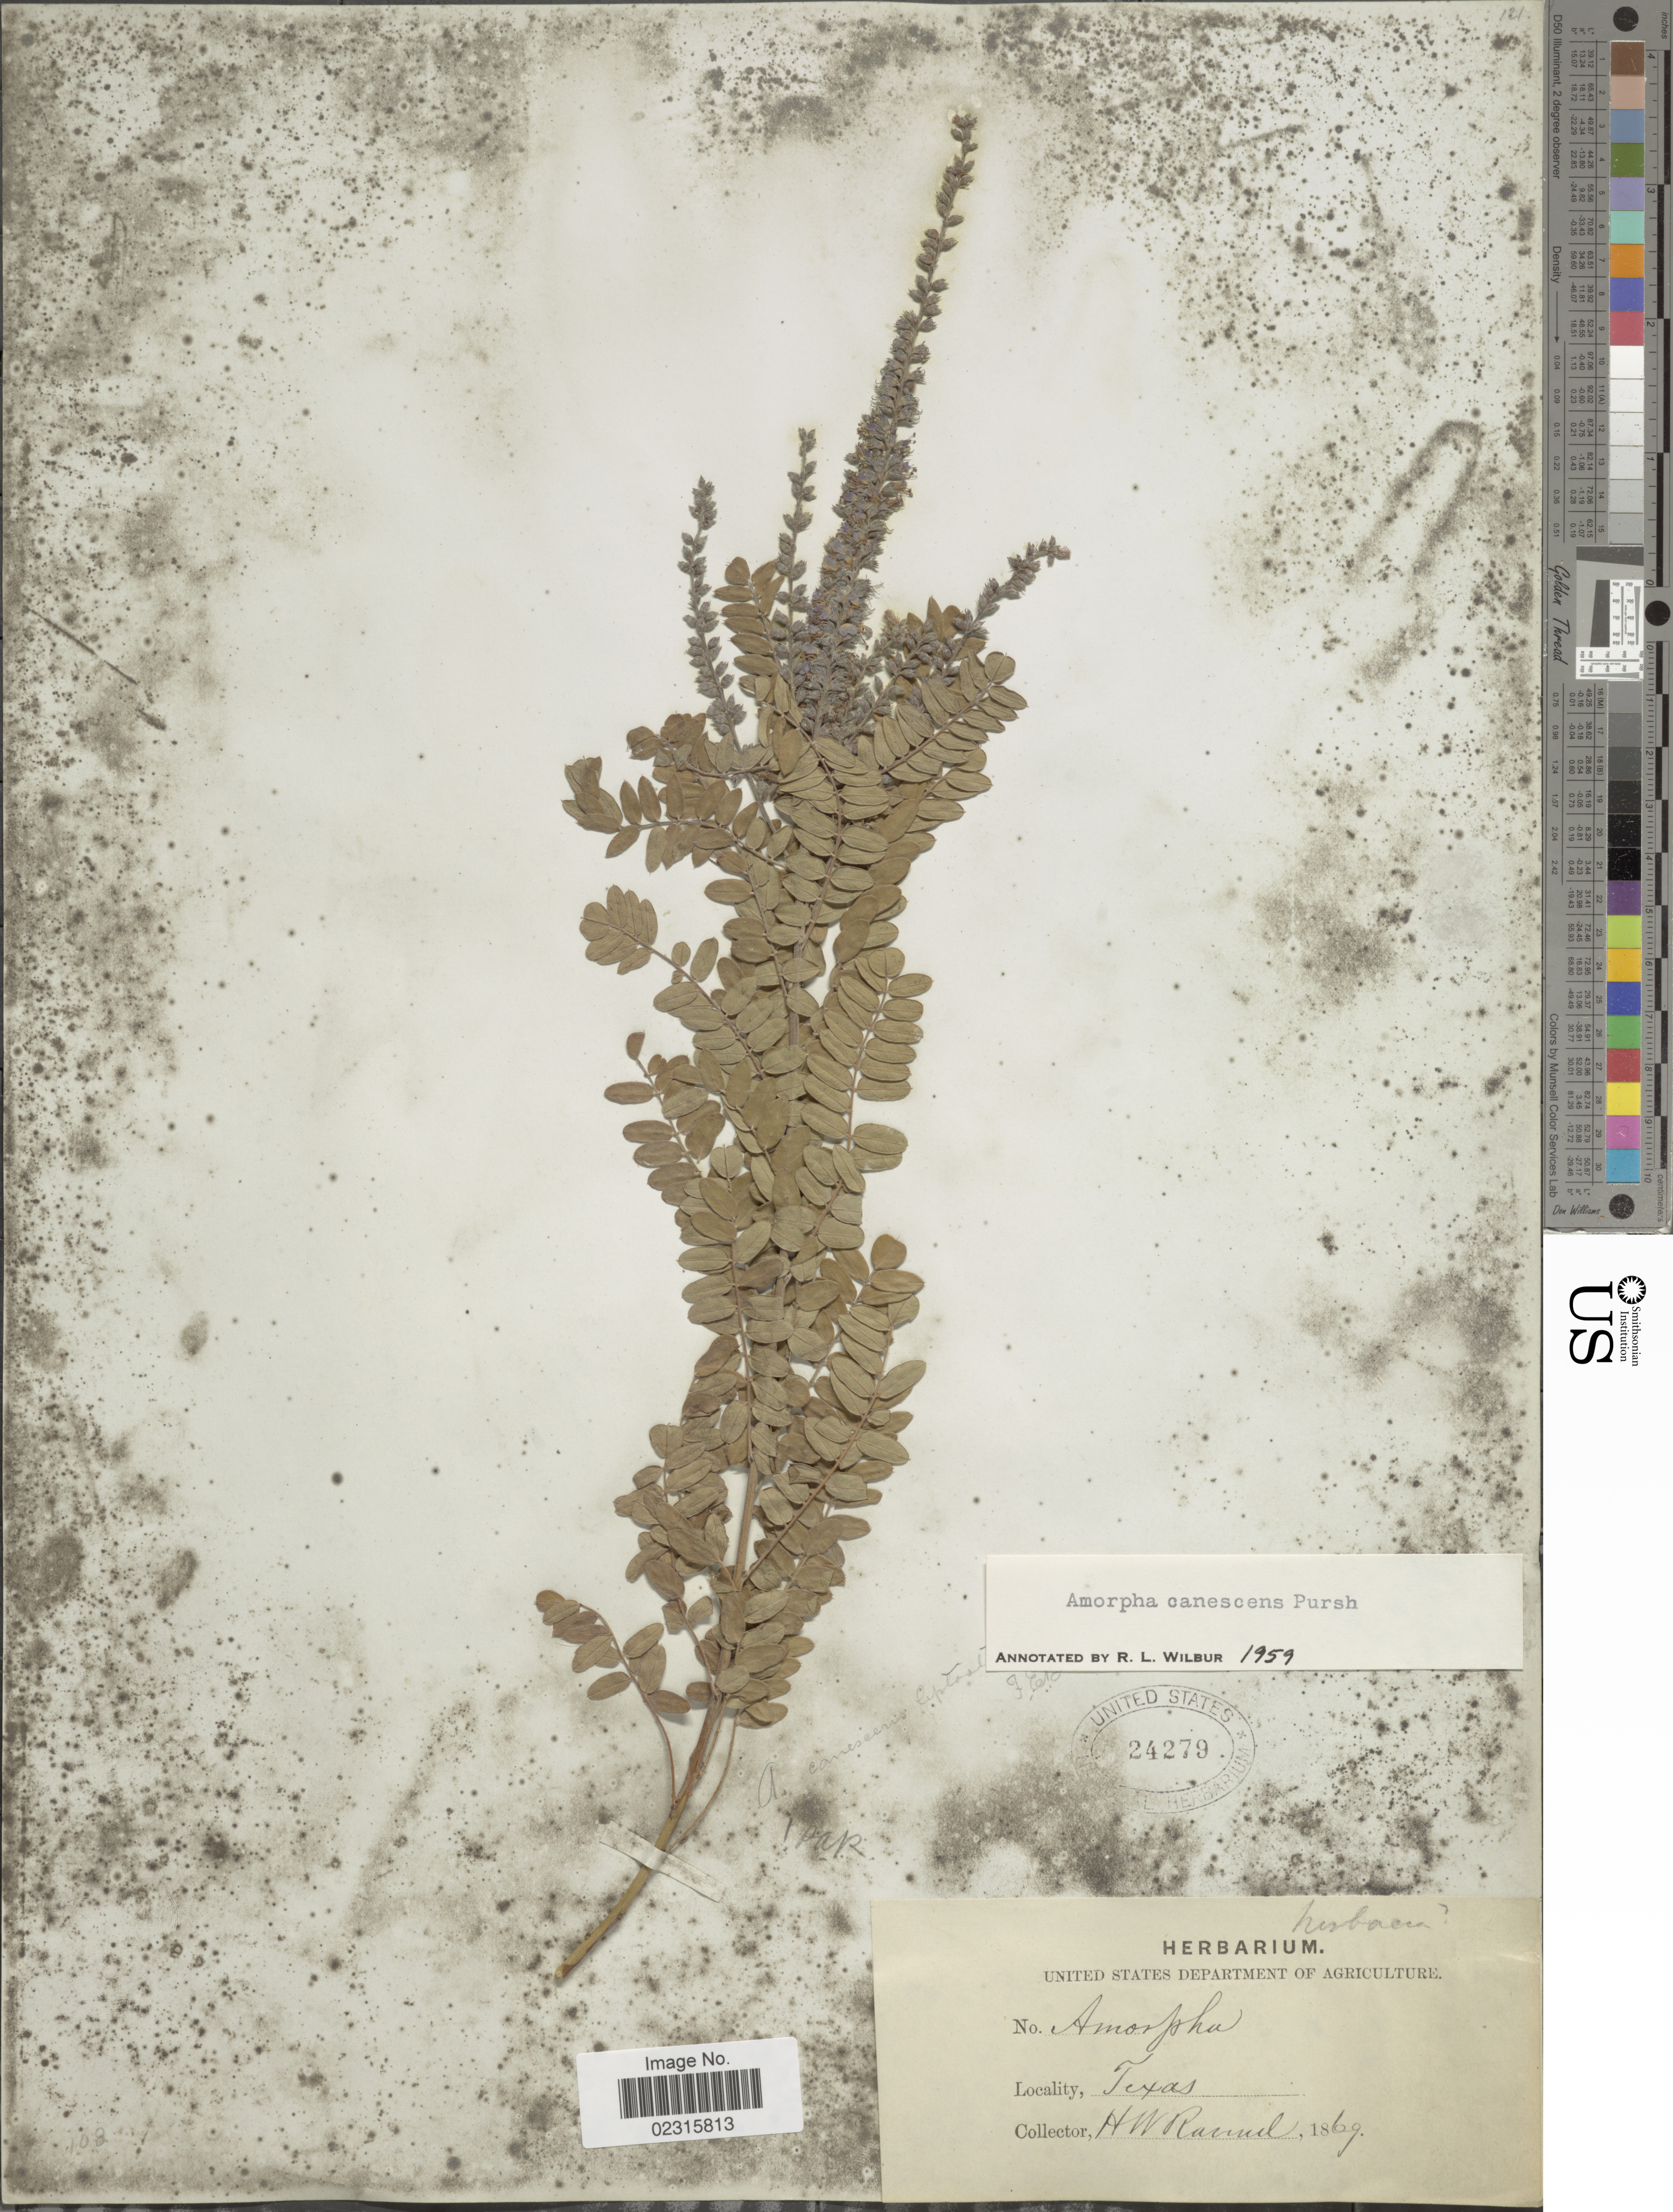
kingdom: Plantae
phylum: Tracheophyta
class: Magnoliopsida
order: Fabales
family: Fabaceae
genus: Amorpha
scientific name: Amorpha canescens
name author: Pursh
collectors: H. Ravenel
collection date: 1869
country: United States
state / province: Texas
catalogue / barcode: US 24279